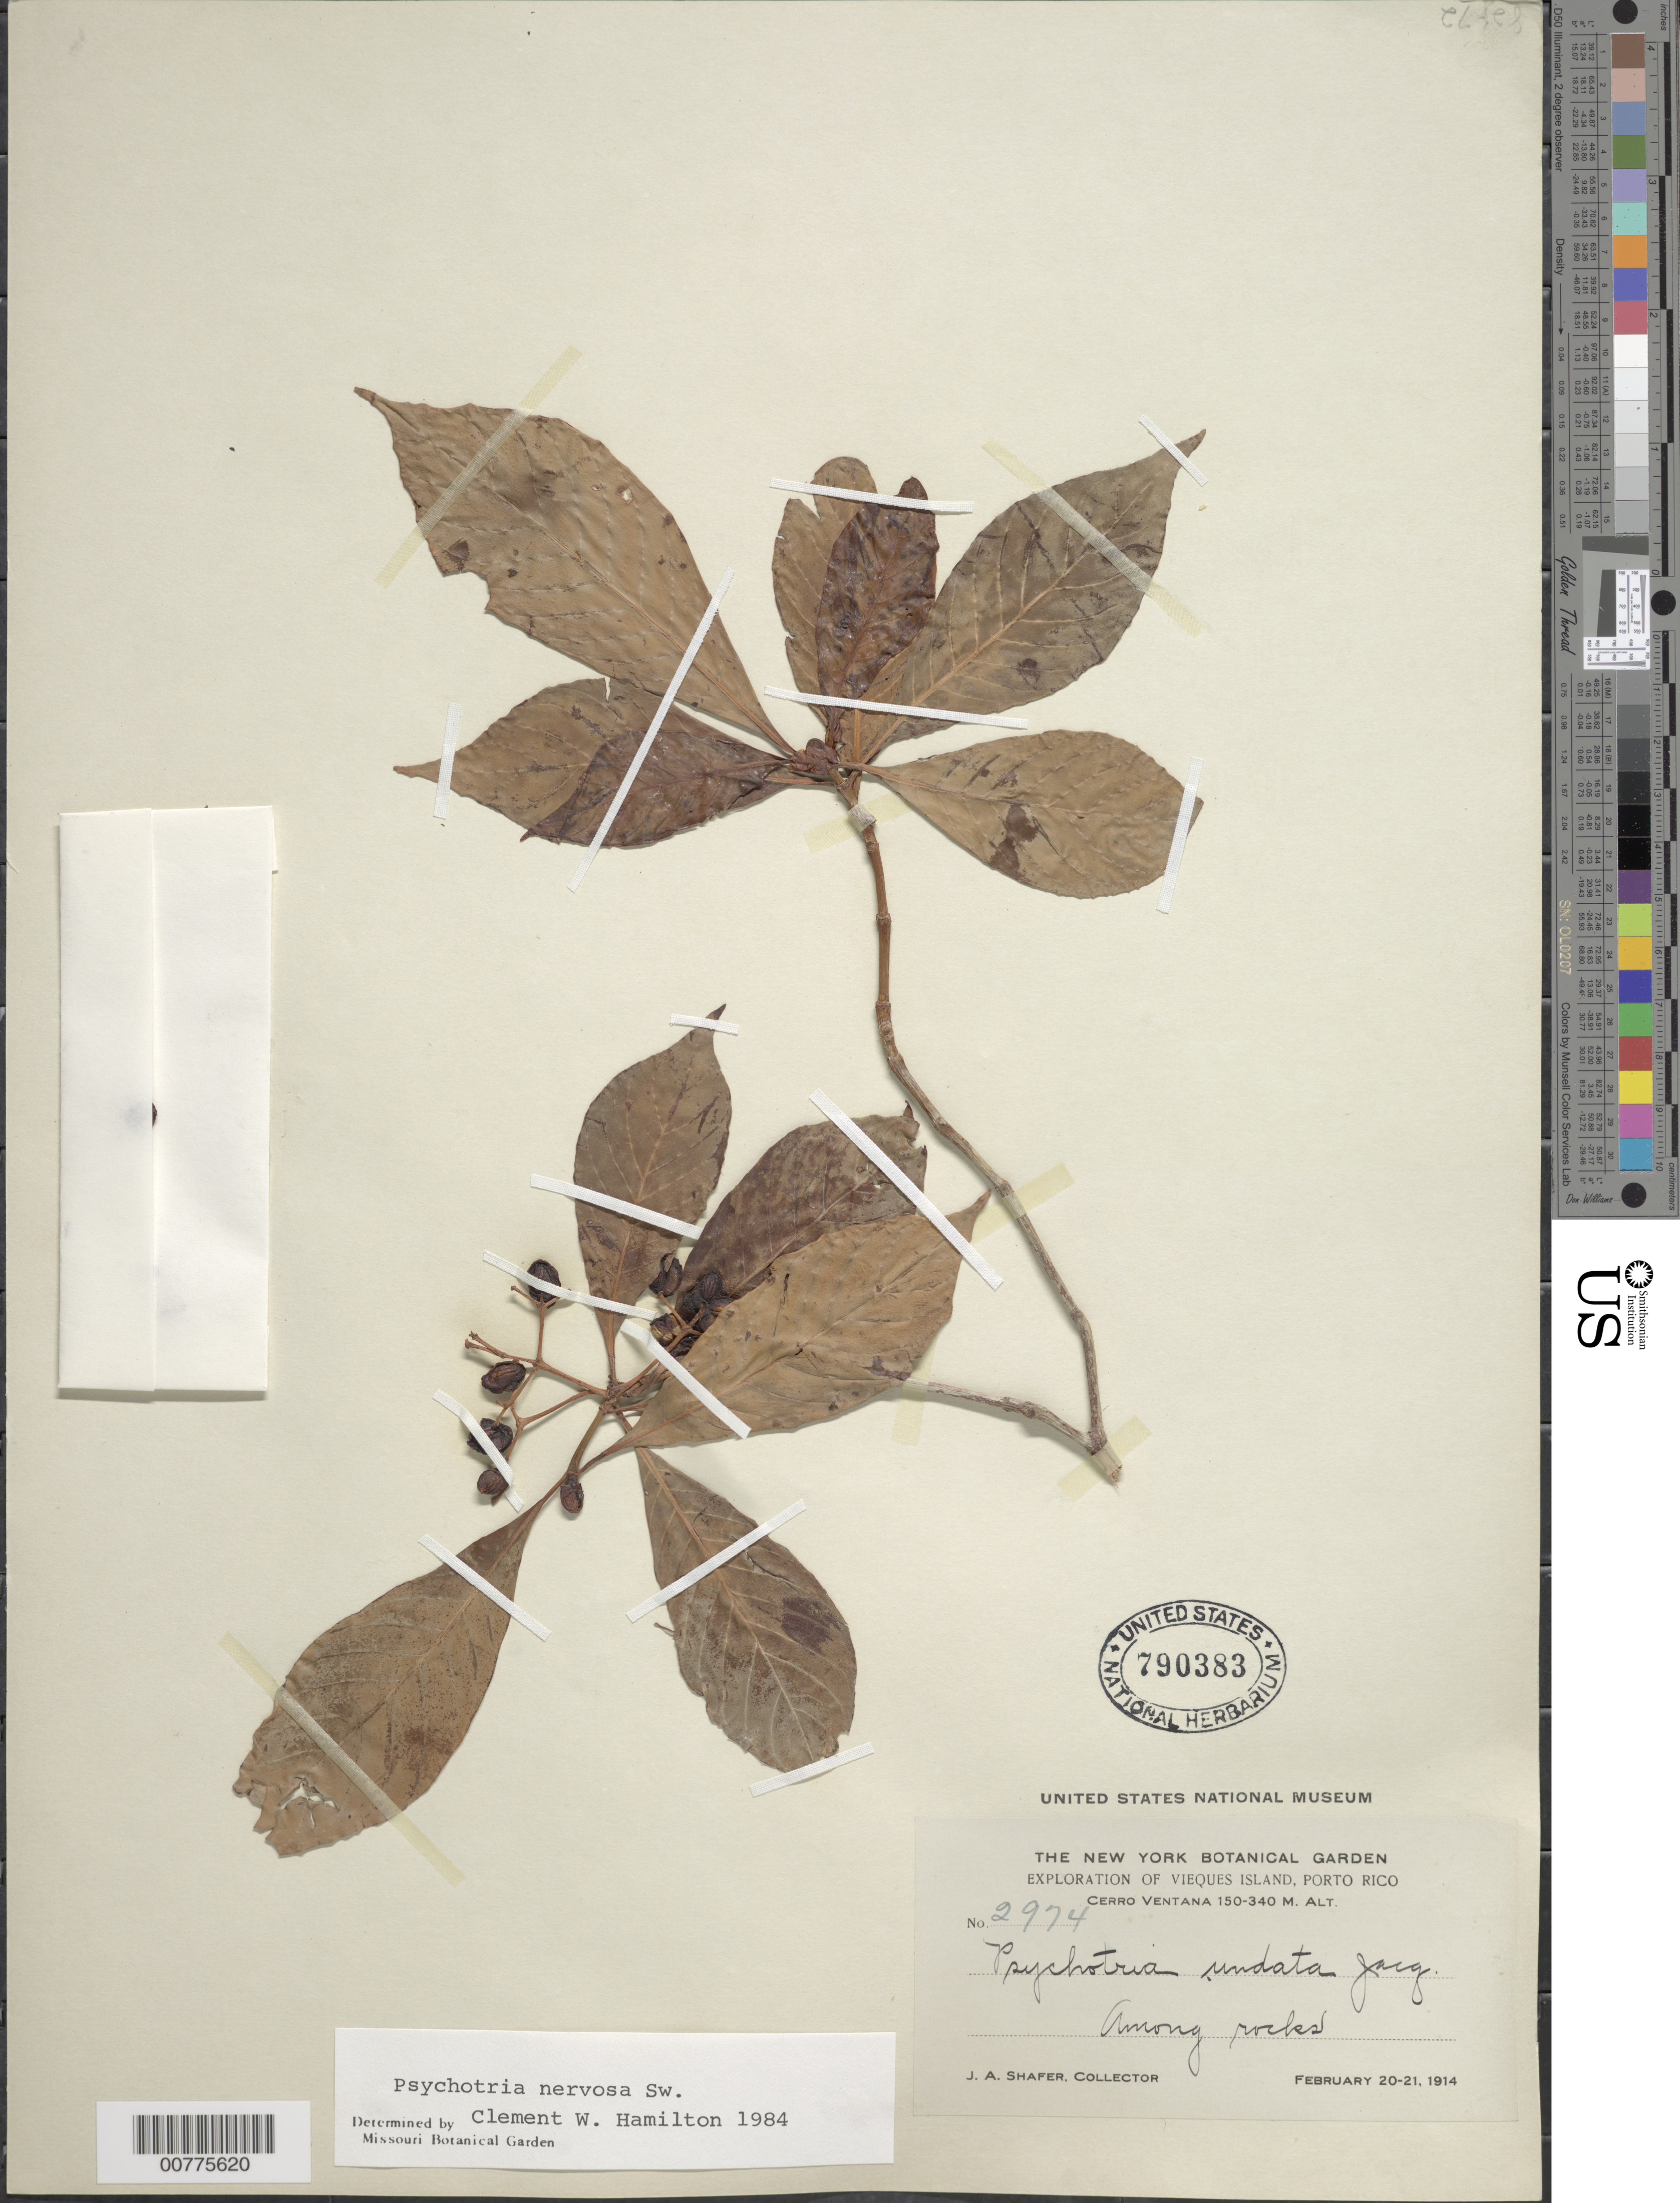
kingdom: Plantae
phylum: Tracheophyta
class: Magnoliopsida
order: Gentianales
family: Rubiaceae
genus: Psychotria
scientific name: Psychotria nervosa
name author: Sw.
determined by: Hamilton, C. W.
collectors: J. A. Shafer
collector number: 2974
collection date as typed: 20 Feb 1914 to 21 Feb 1914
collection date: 1914-02-20/1914-02-21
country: Puerto Rico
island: Vieques I.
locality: Cerro Ventana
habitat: Among rocks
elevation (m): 150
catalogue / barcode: US 790383